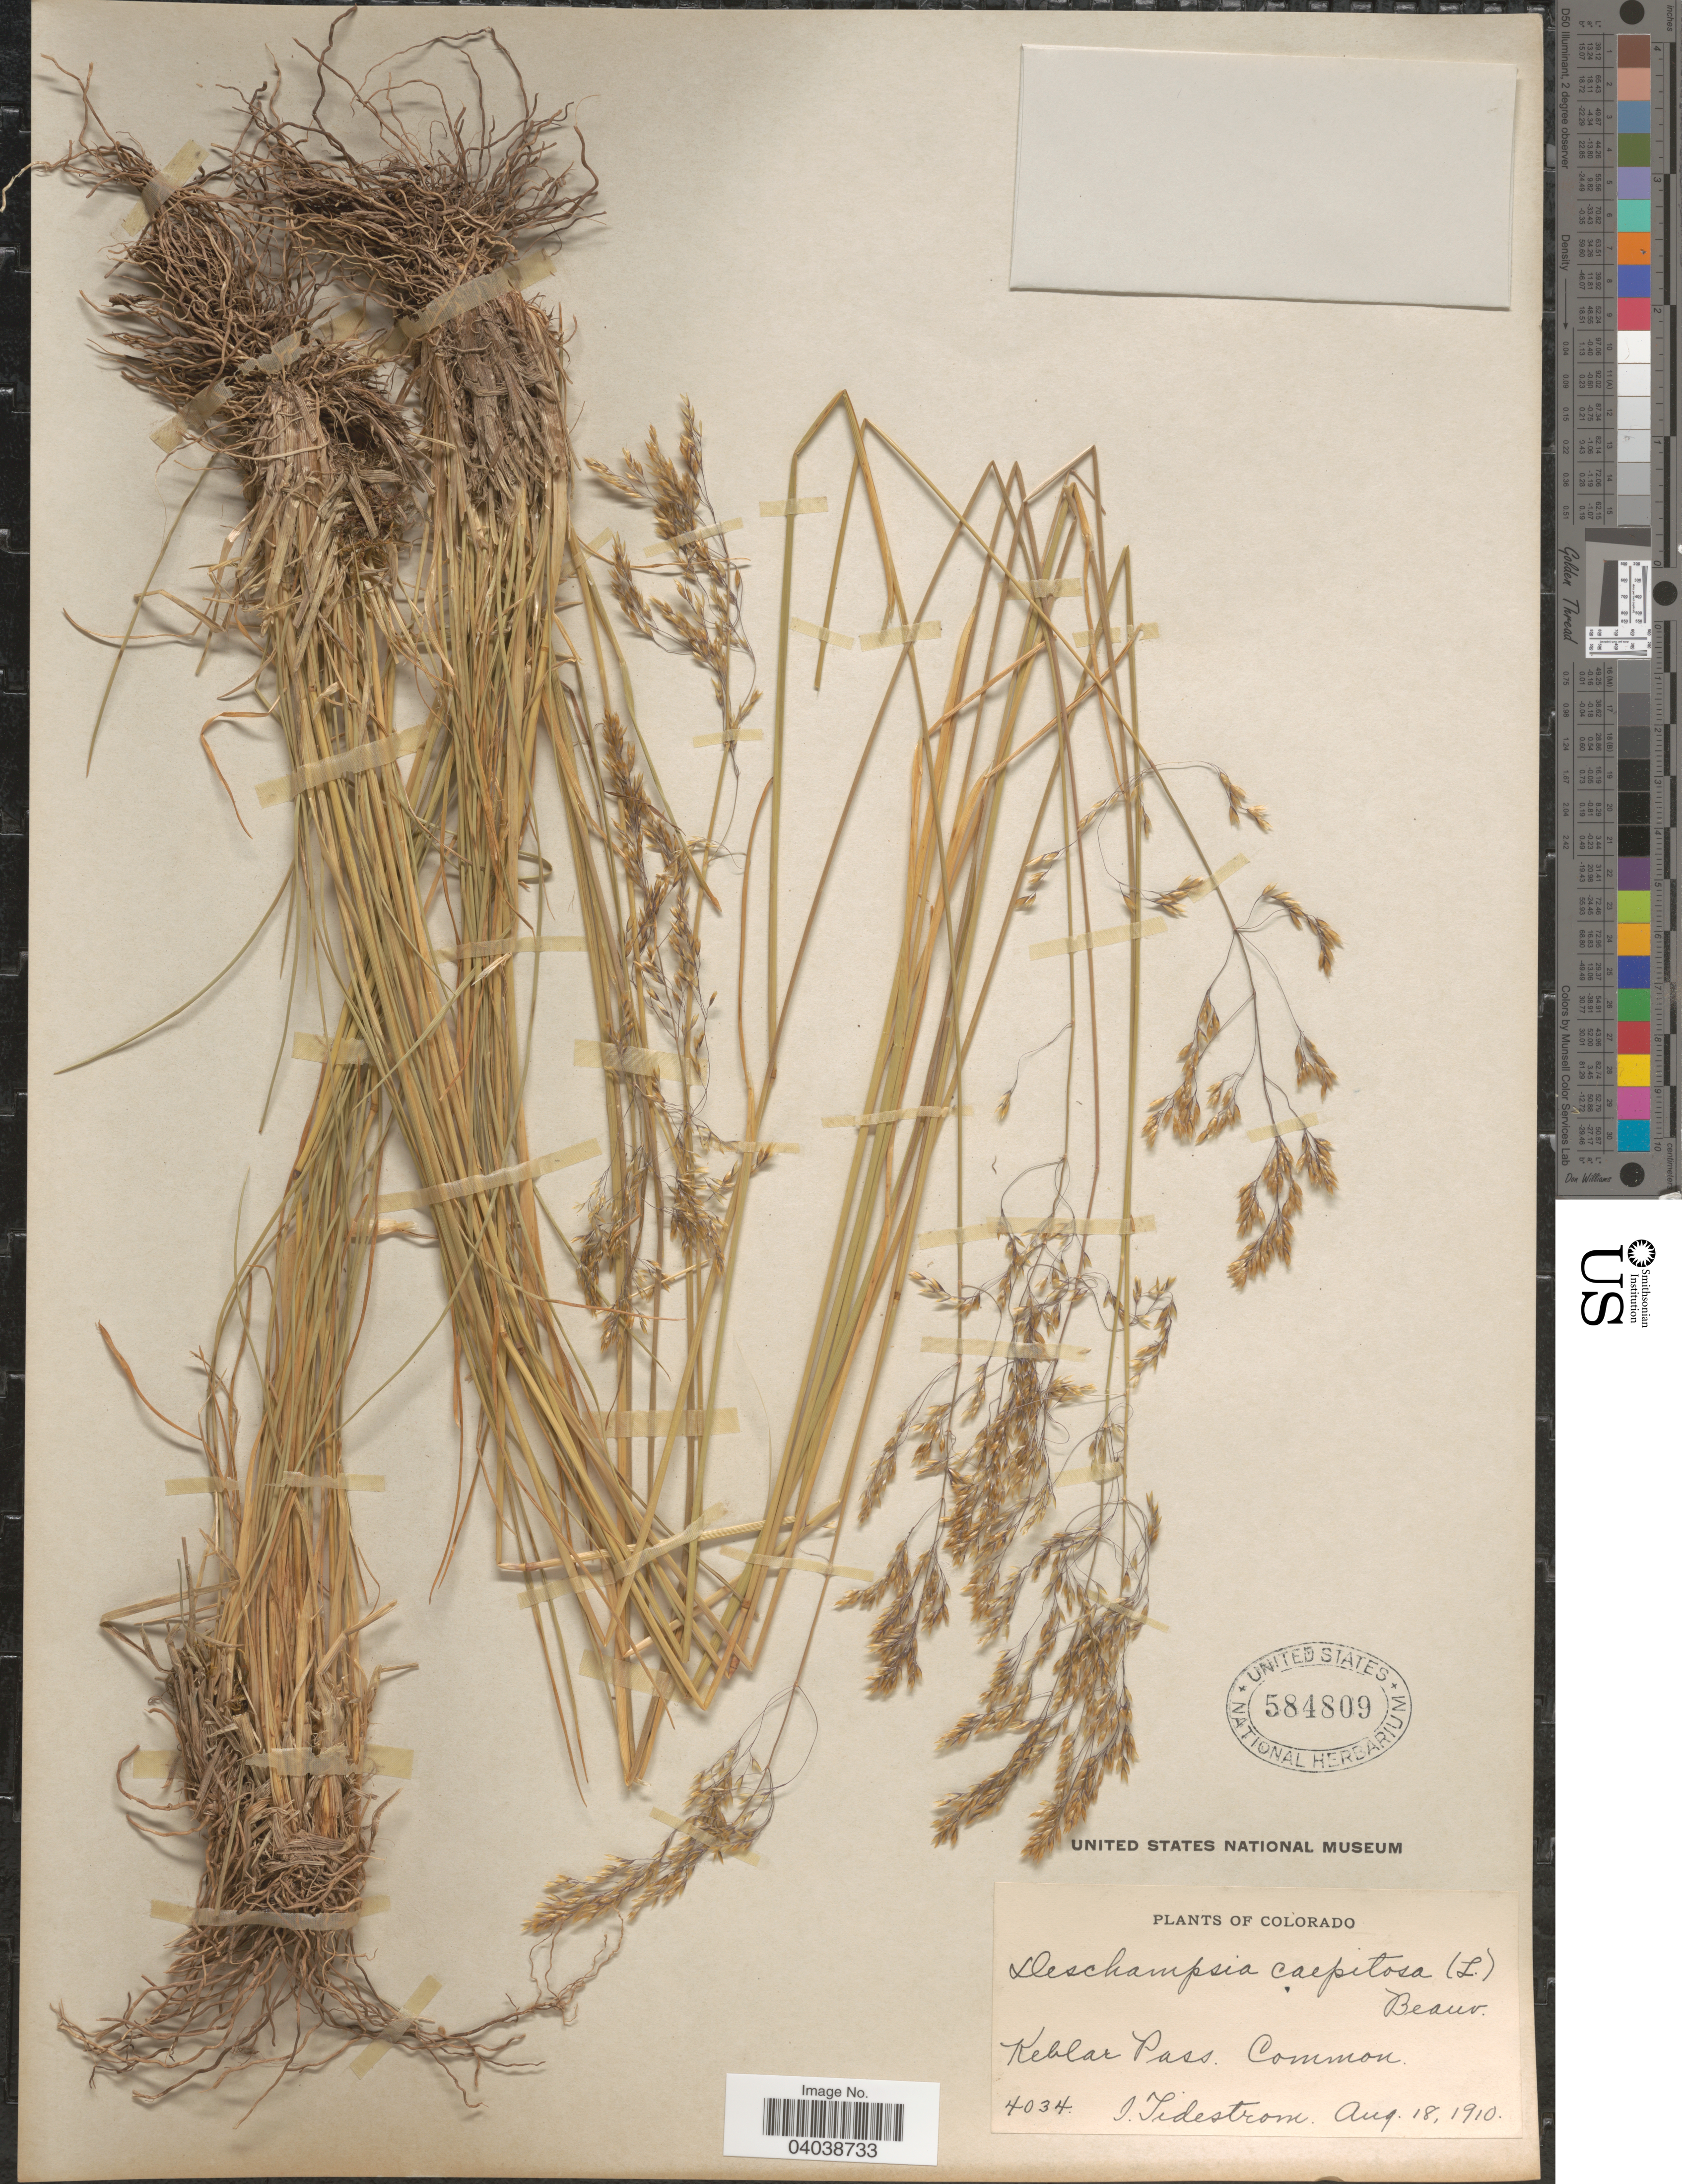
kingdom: Plantae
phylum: Tracheophyta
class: Liliopsida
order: Poales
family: Poaceae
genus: Deschampsia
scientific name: Deschampsia cespitosa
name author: (L.) P. Beauv.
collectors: I. F. Tidestrom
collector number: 4034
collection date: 1910-08-18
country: United States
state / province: Colorado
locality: Keblar Pass.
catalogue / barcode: US 584809